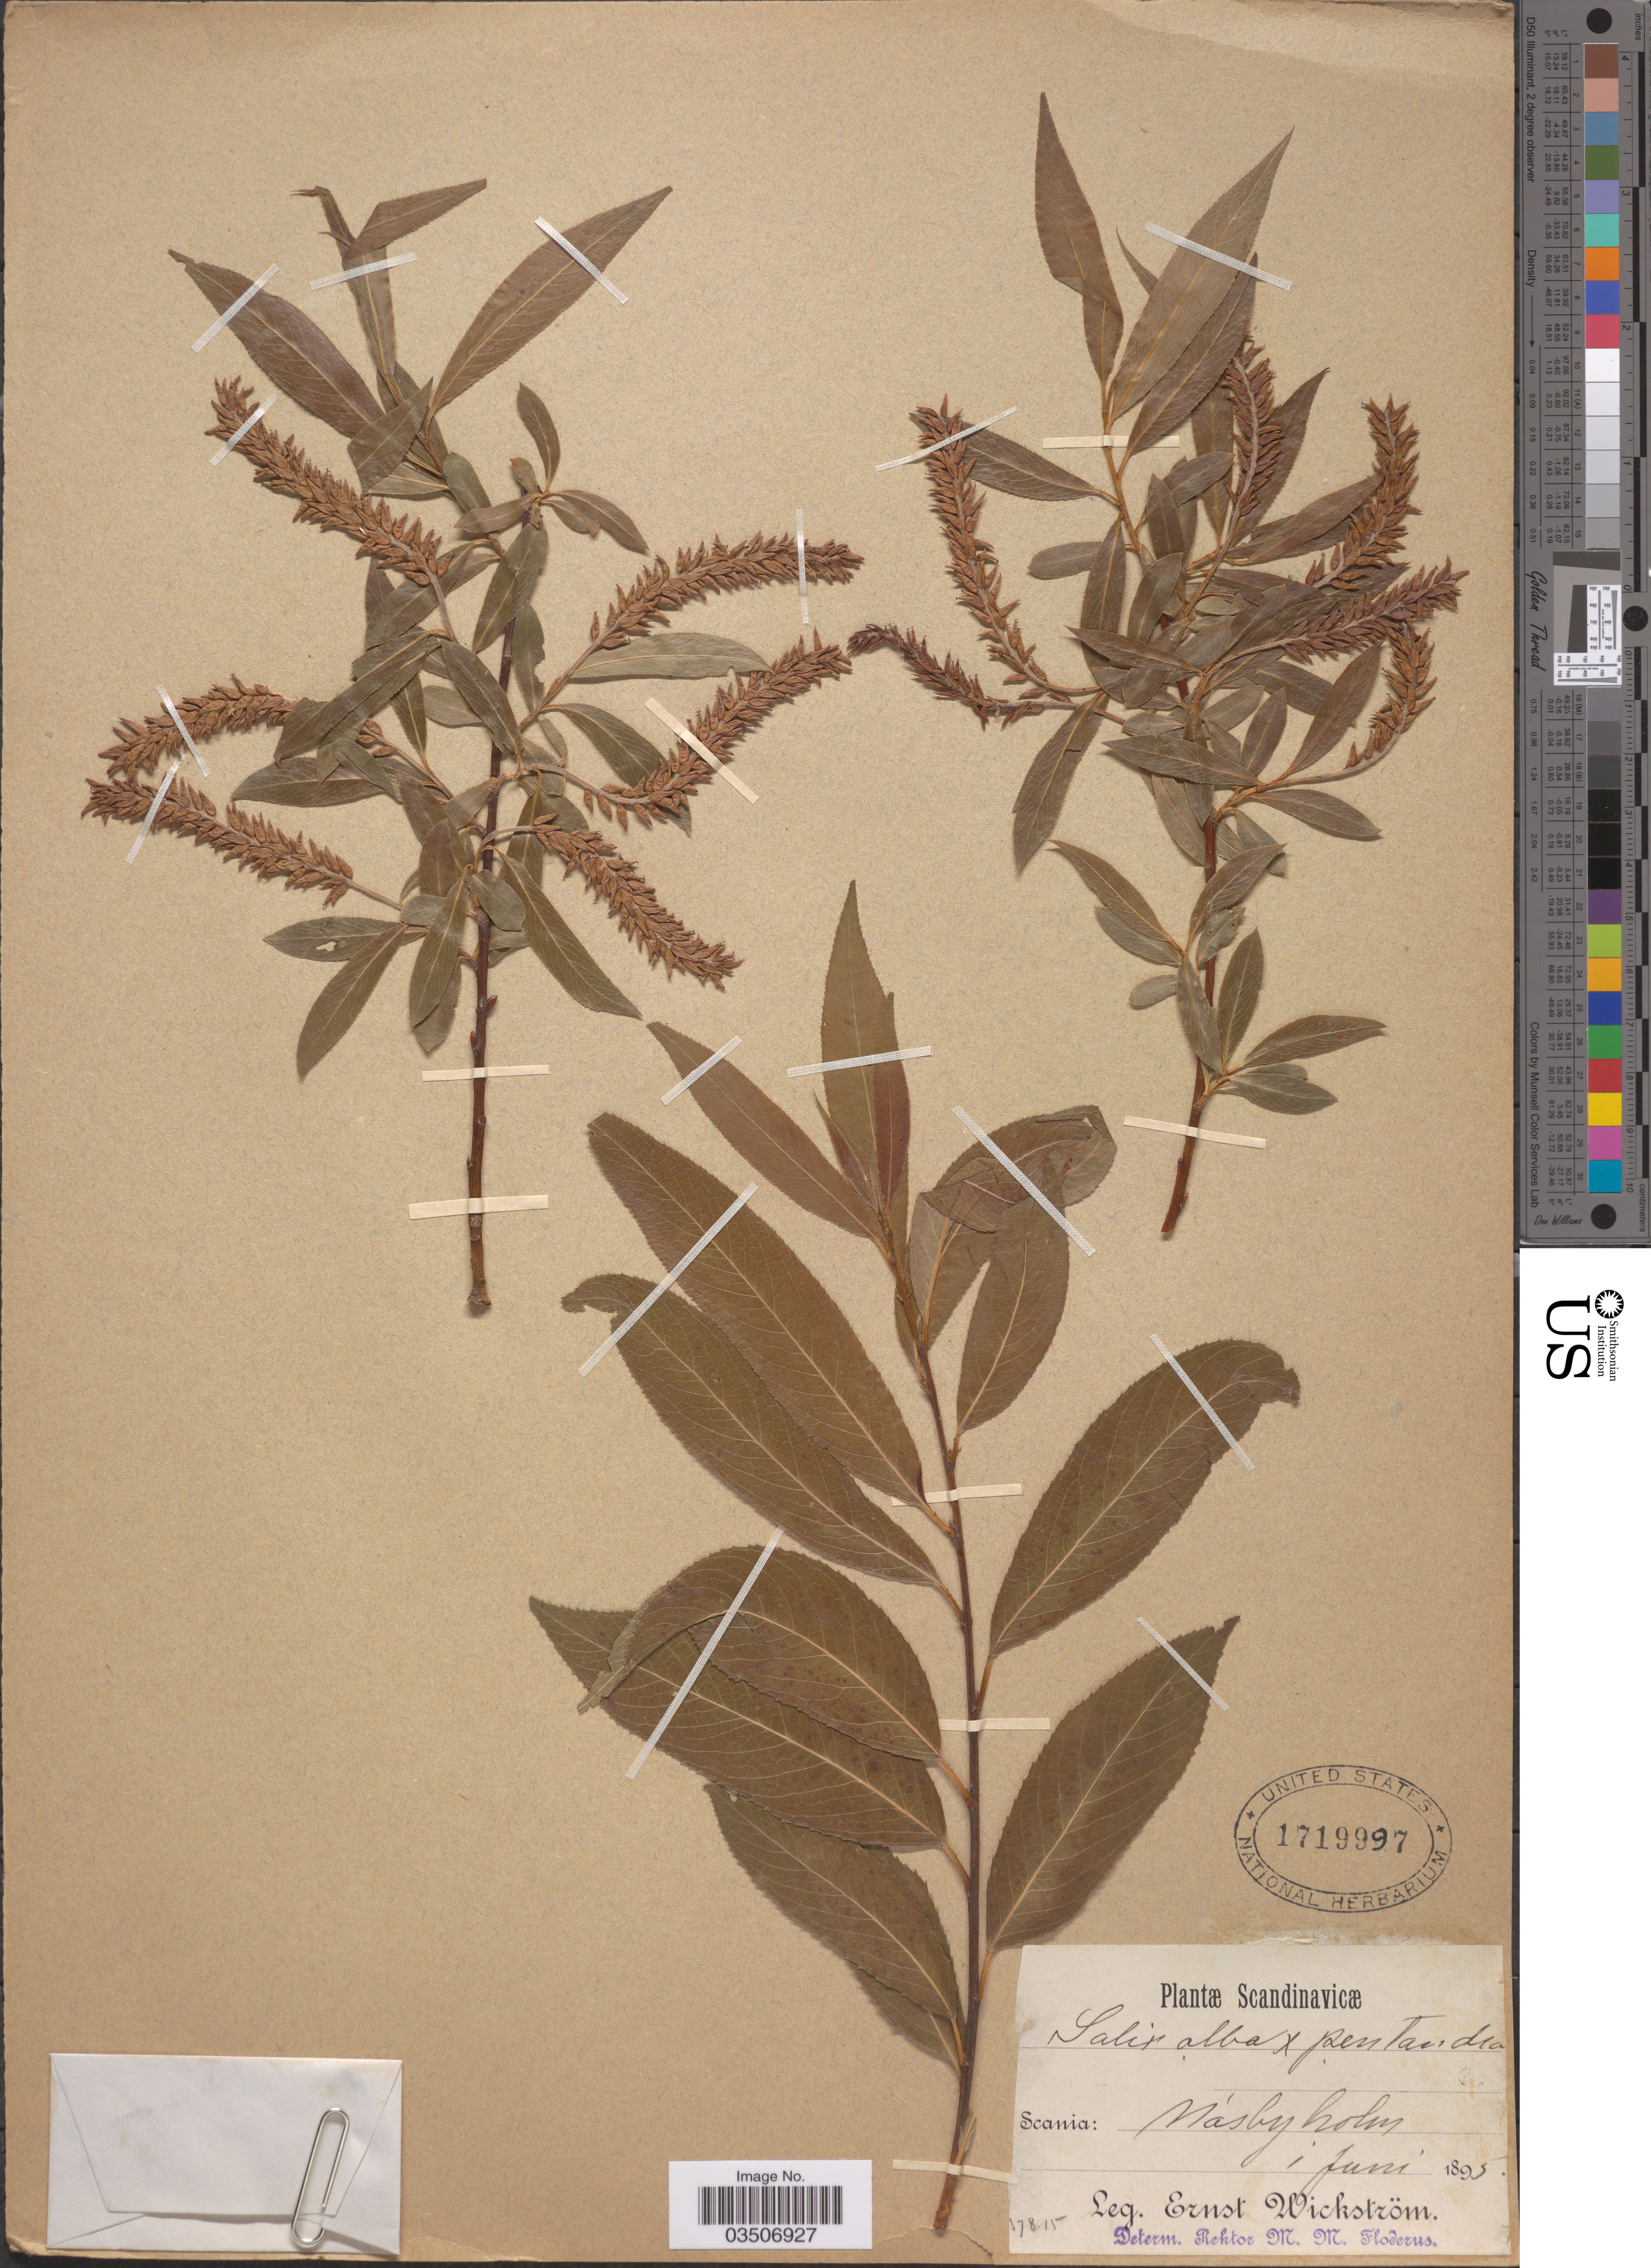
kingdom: Plantae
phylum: Tracheophyta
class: Magnoliopsida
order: Malpighiales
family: Salicaceae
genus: Salix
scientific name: Salix alba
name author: L.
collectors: E. Wickström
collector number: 37815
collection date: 1895-06-01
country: Sweden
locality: Scandinavicæ. Násby holm.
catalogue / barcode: US 1719997